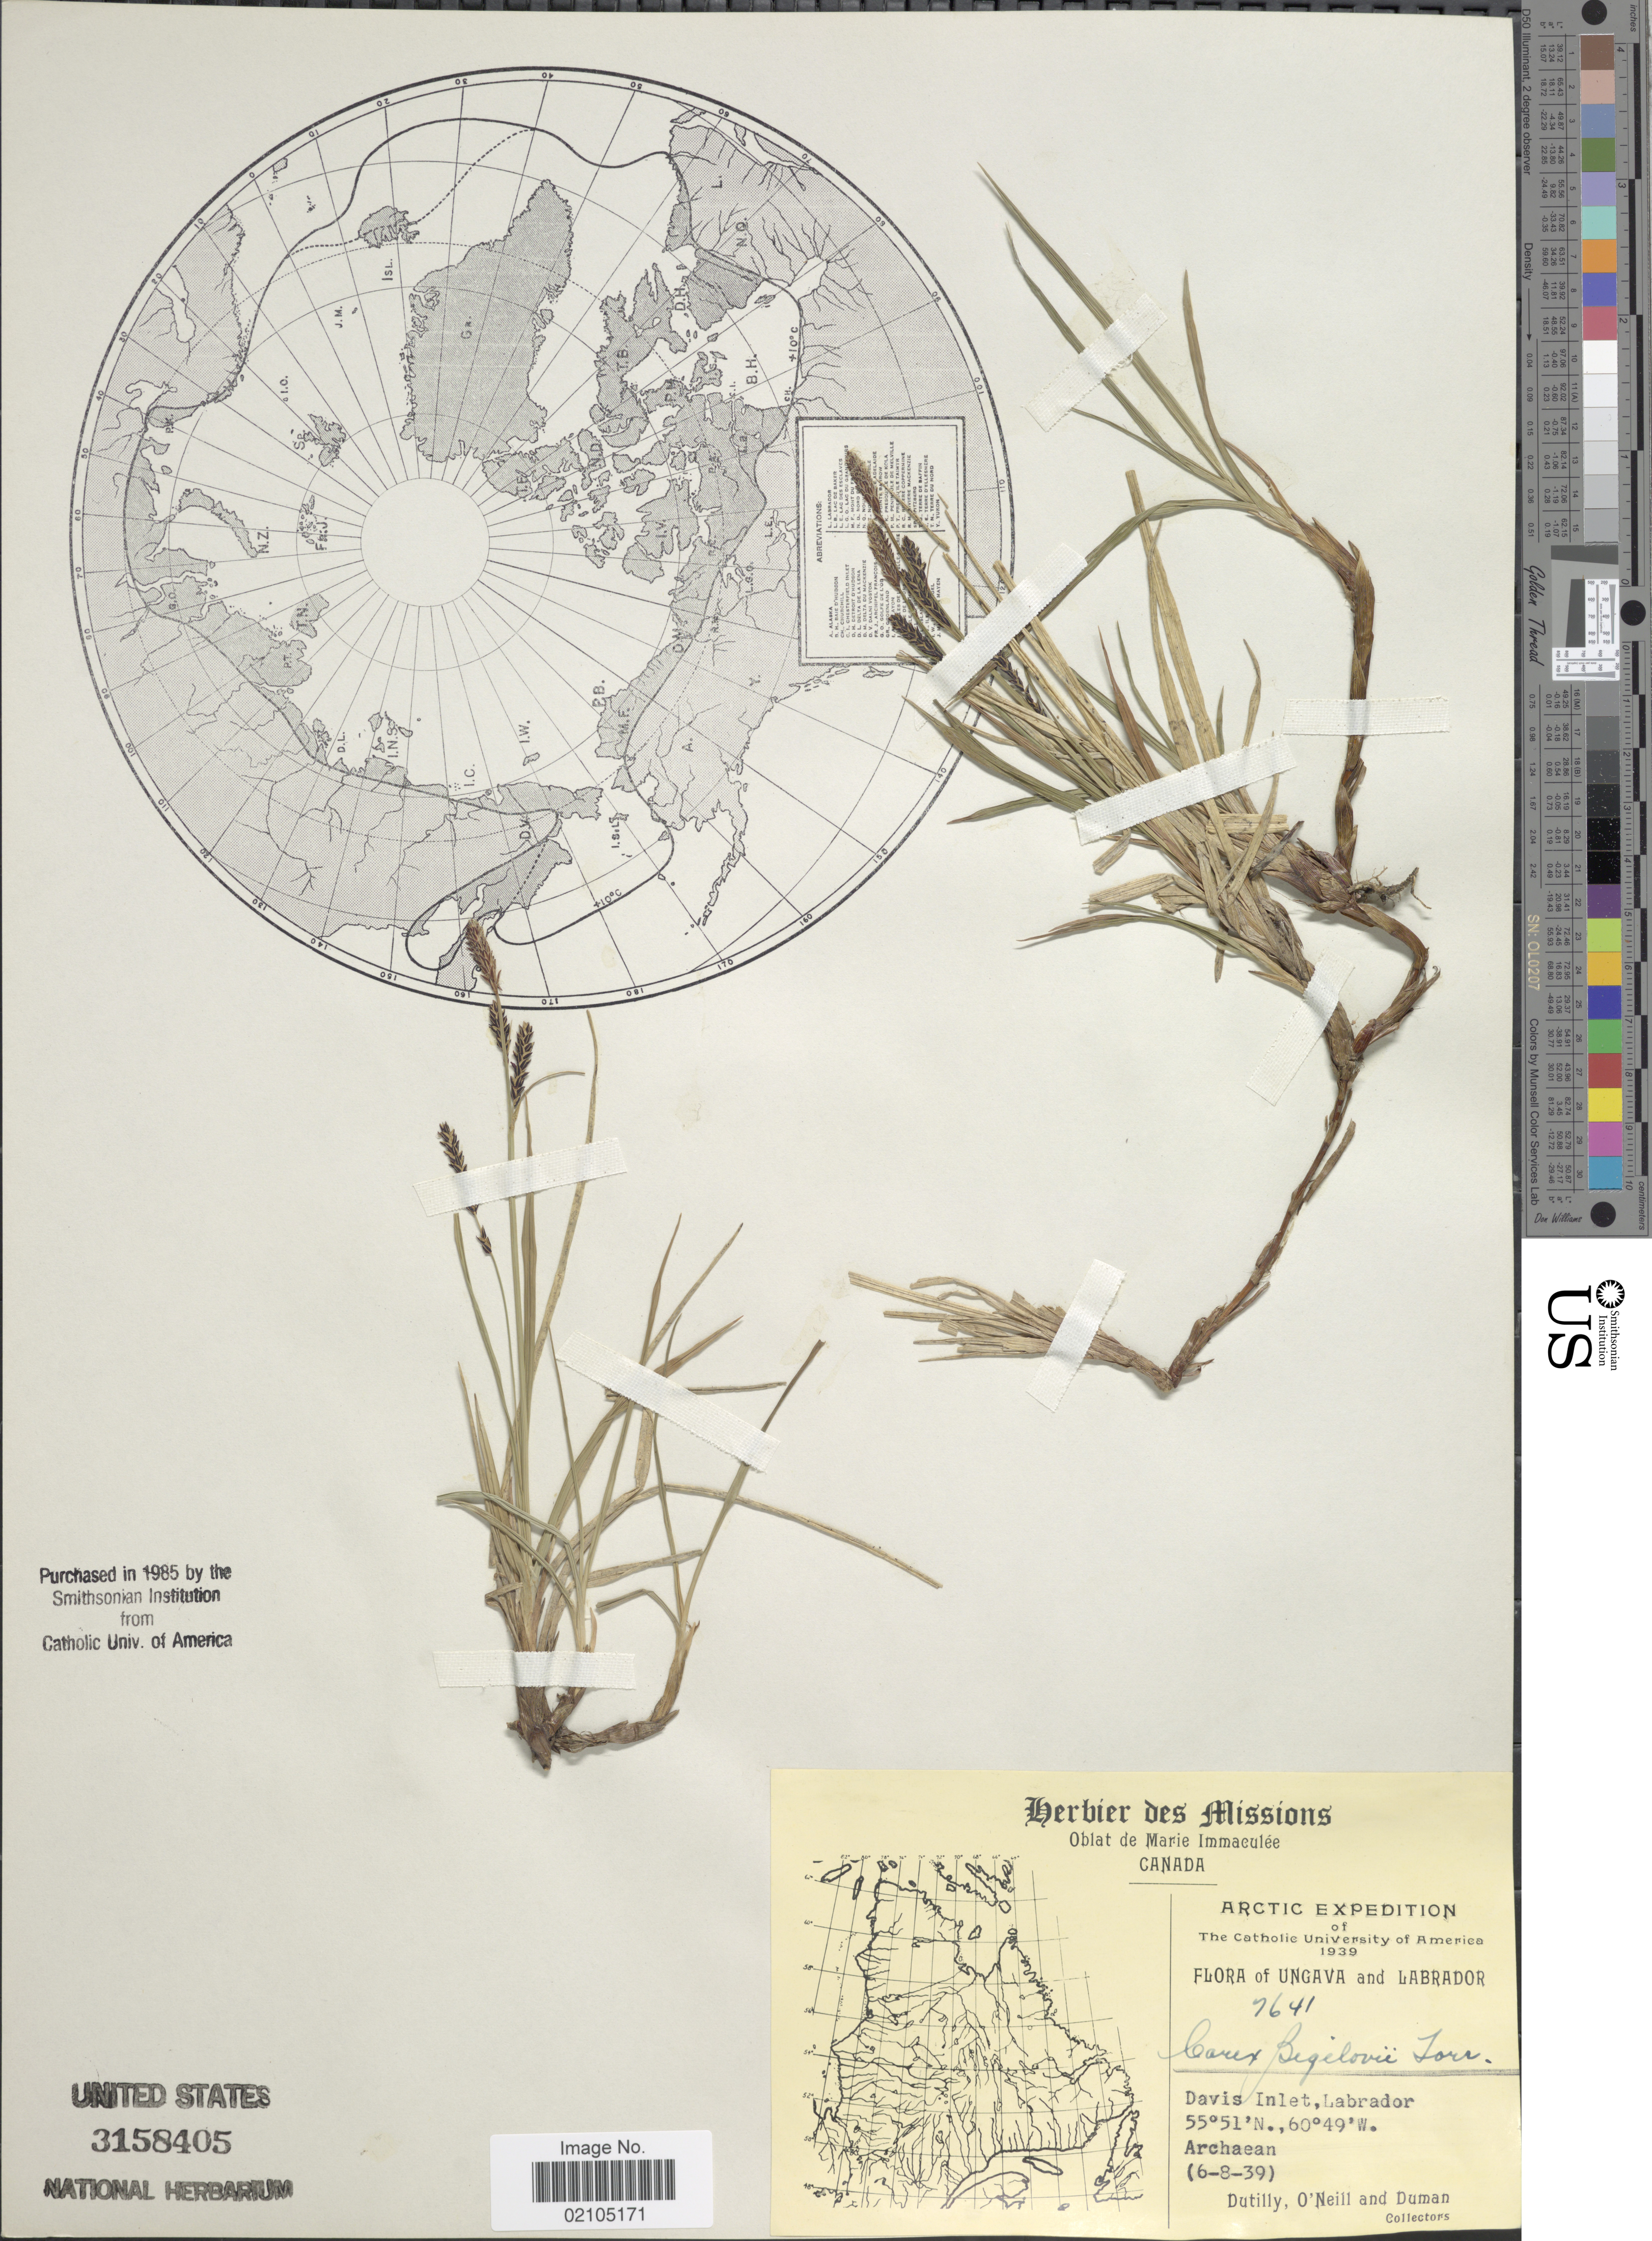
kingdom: Plantae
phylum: Tracheophyta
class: Liliopsida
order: Poales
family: Cyperaceae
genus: Carex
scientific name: Carex bigelowii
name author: Torr. ex Schwein.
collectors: -. Dutilly, -. O'Neill & -. Duman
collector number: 7641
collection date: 1939-08-06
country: Canada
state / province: Newfoundland and Labrador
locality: Davis Inlet, Labrador, Archaean, Arctic.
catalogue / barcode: US 3158405